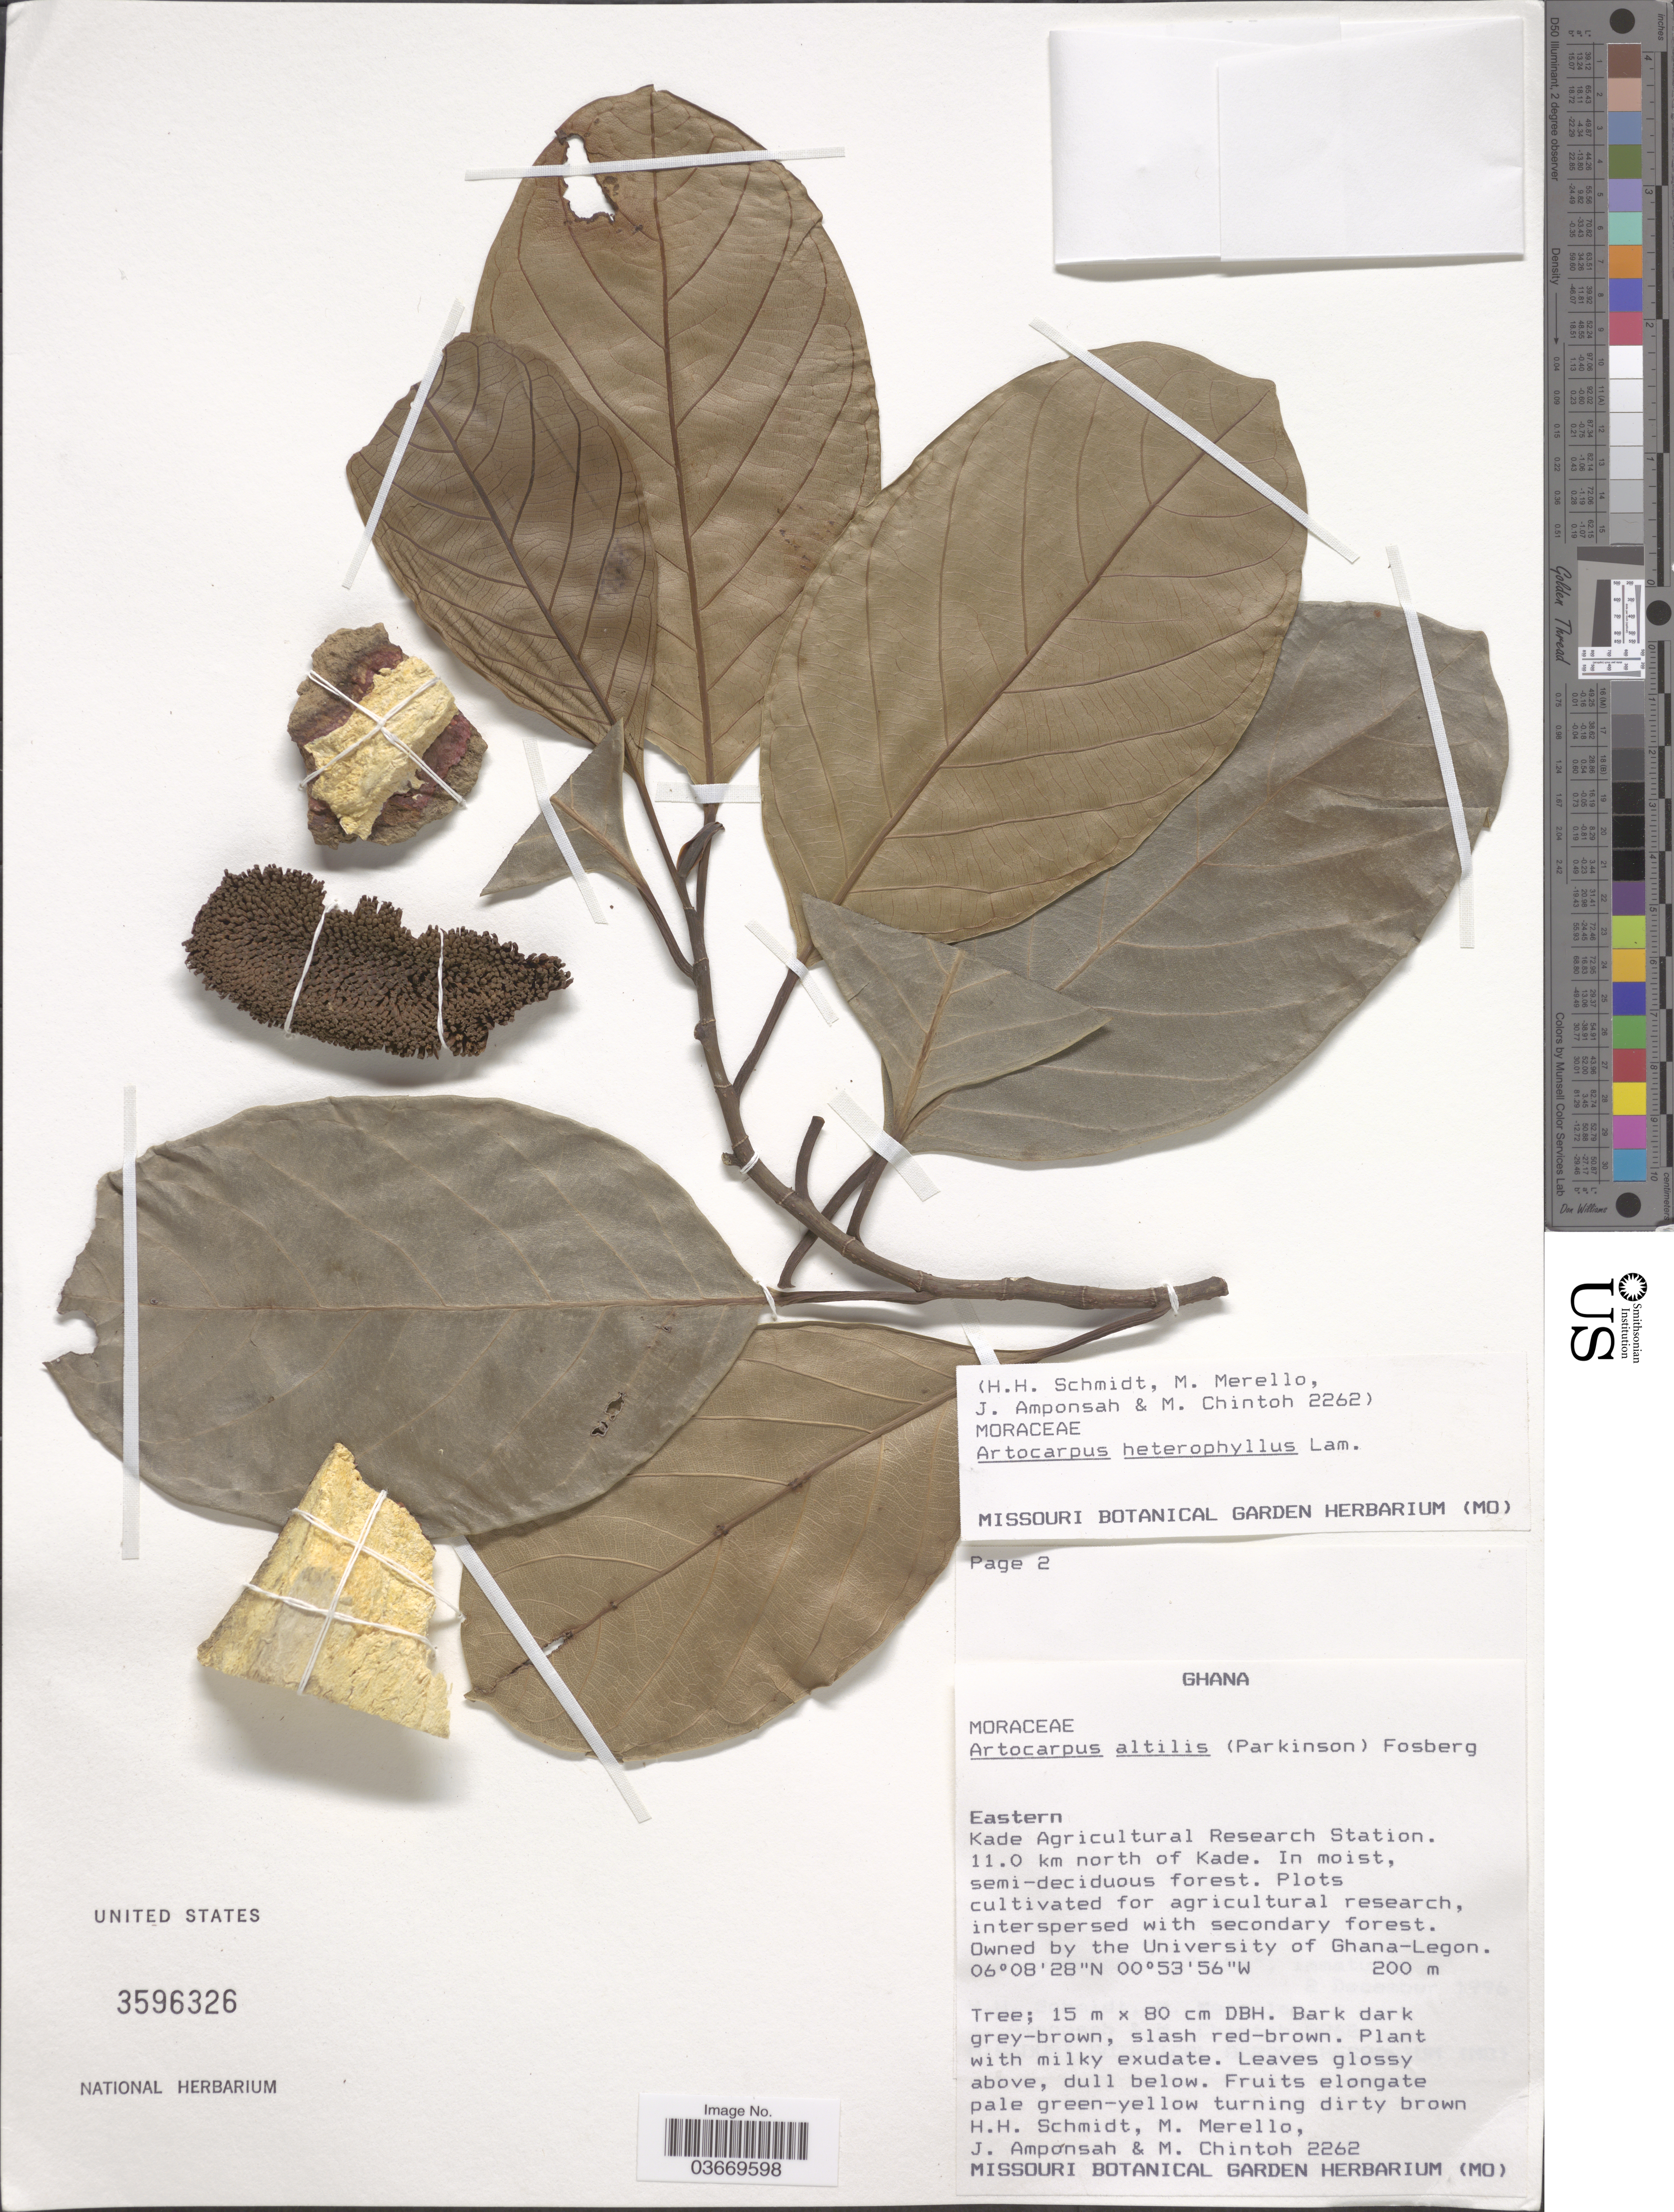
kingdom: Plantae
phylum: Tracheophyta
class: Magnoliopsida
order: Rosales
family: Moraceae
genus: Artocarpus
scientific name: Artocarpus heterophyllus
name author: Lam.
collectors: H. H. Schmidt, M. Merello, J. Amponsah & M. Chintoh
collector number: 2262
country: Ghana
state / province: Eastern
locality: Kade Agricultural Research Station. 11.0 km north of Kade. In moist, semi-deciduous forest.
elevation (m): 200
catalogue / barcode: US 3596326